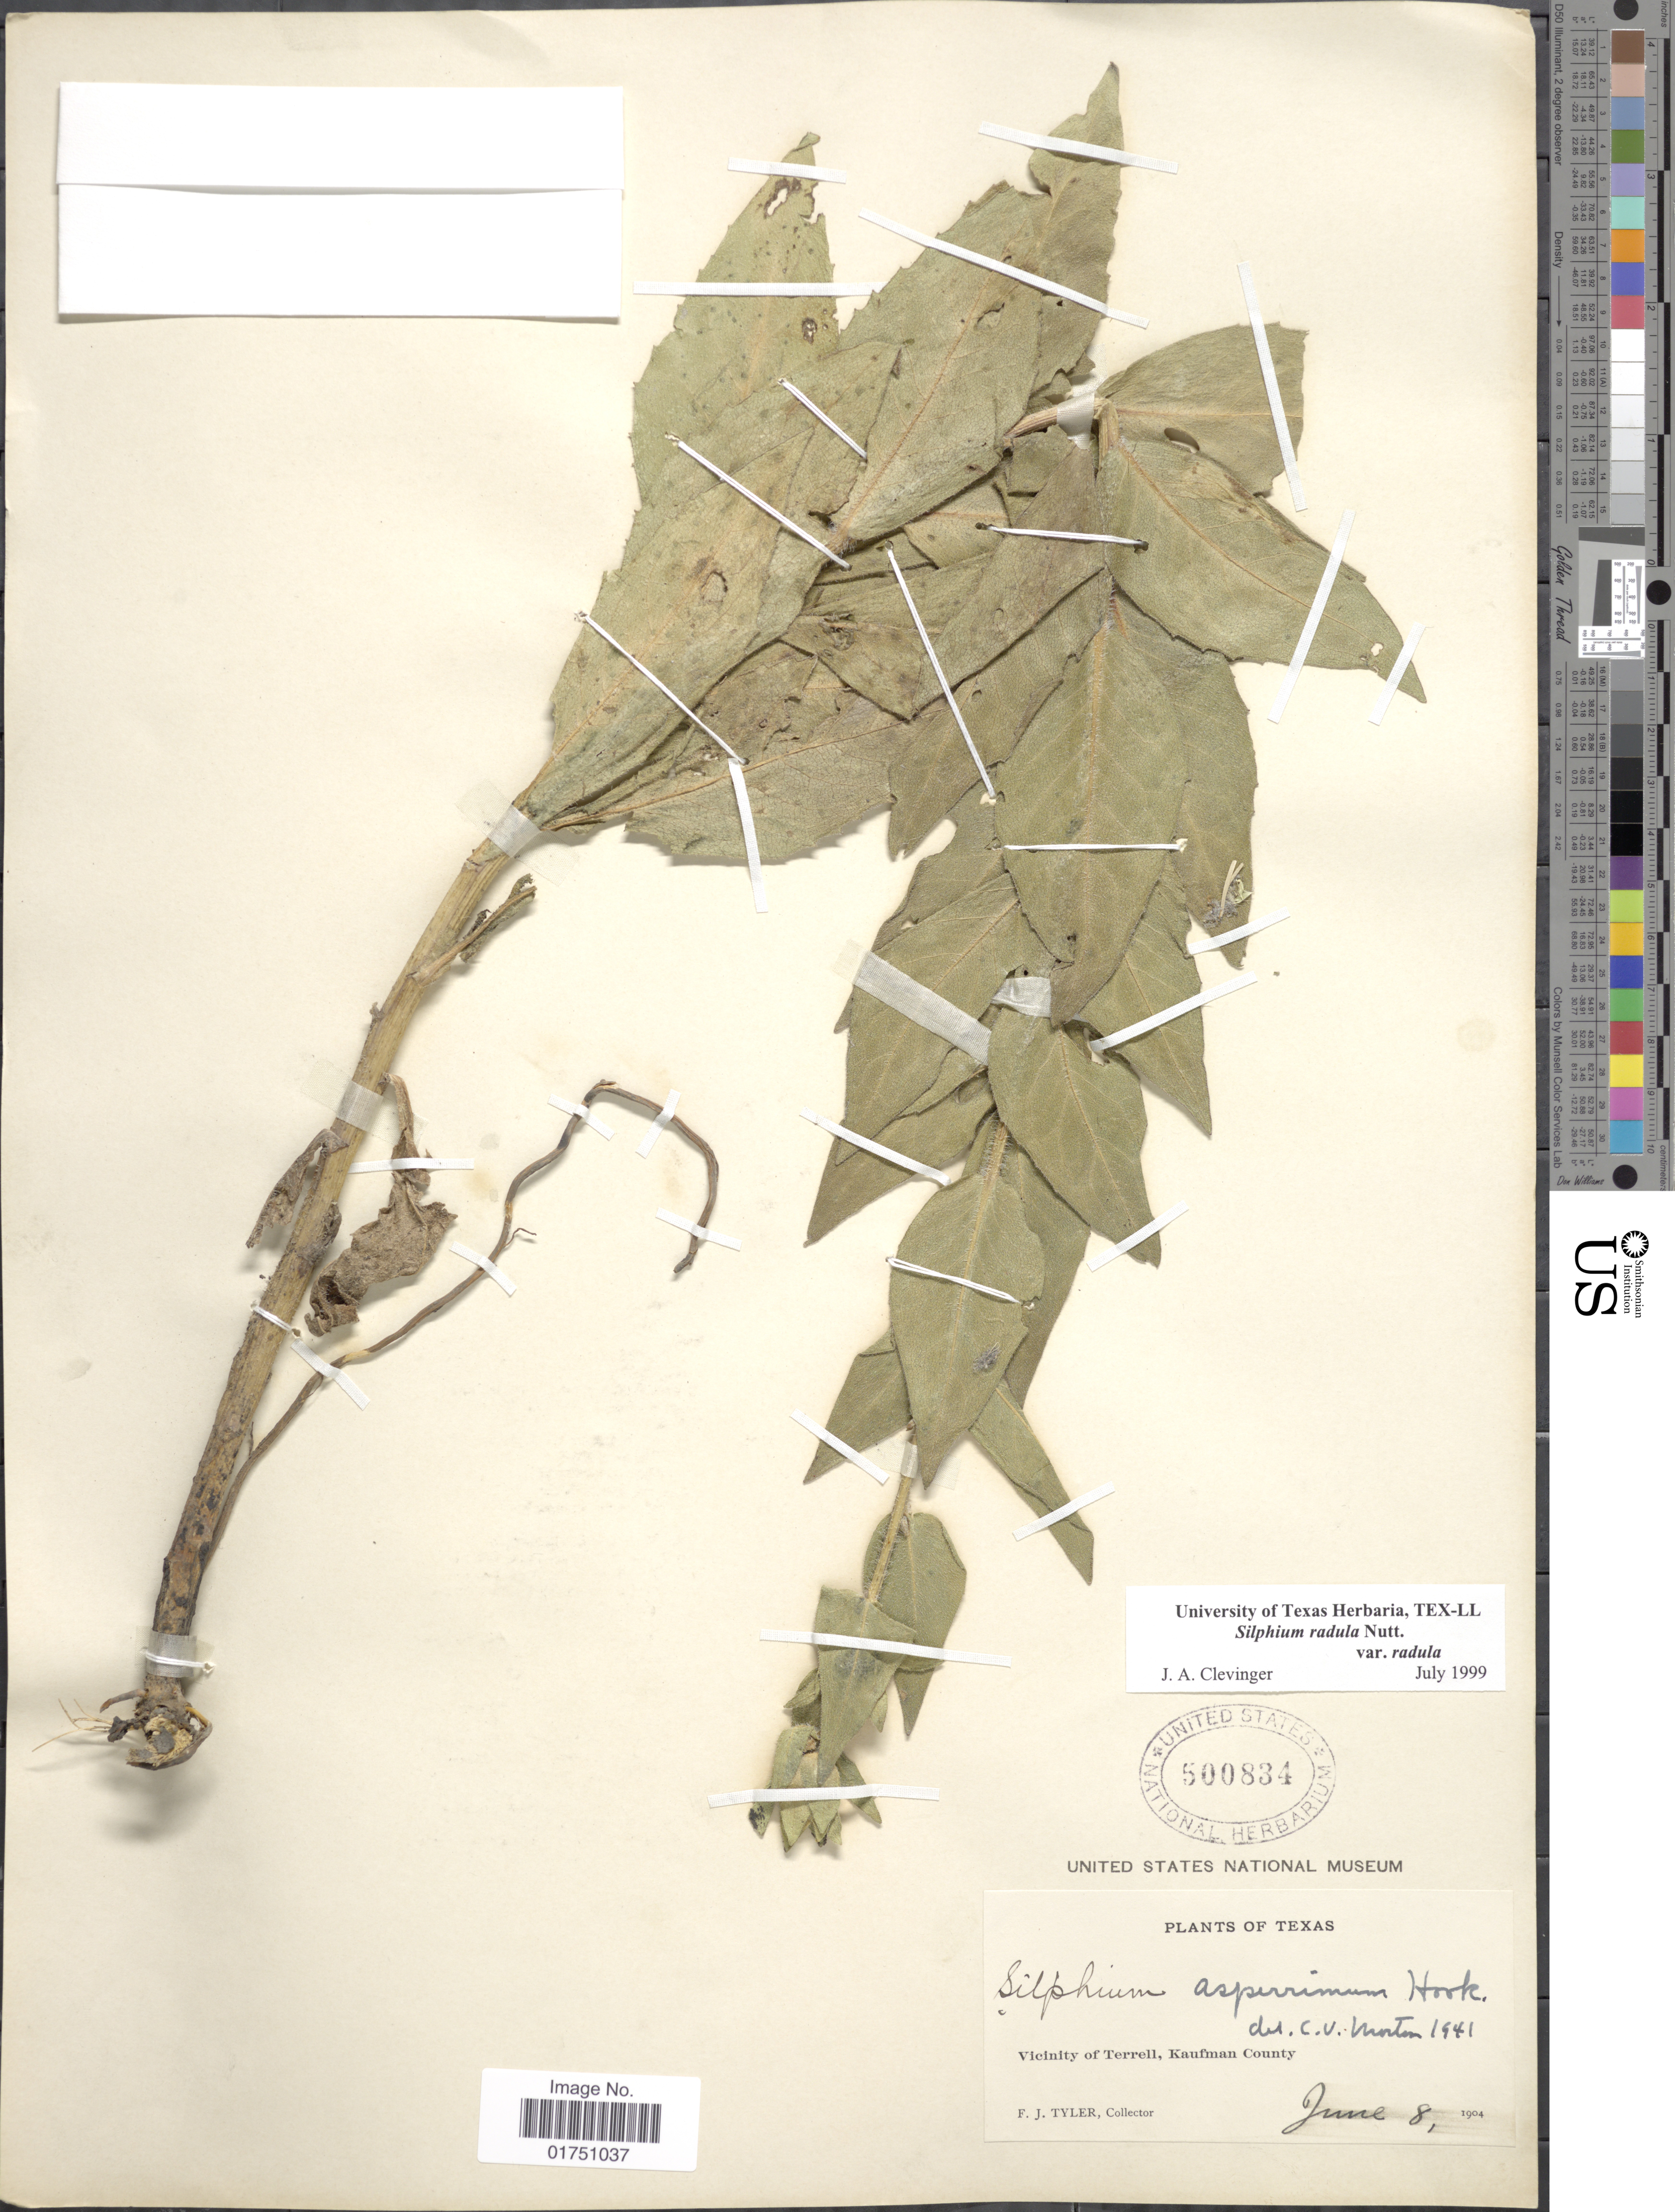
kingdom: Plantae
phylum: Tracheophyta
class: Magnoliopsida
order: Asterales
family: Asteraceae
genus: Silphium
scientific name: Silphium radula var. radula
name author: Nutt.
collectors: F. Tyler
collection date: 1904-06-08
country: United States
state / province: Texas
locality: Vicinity of Terrell, Kaufman County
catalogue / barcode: US 500834